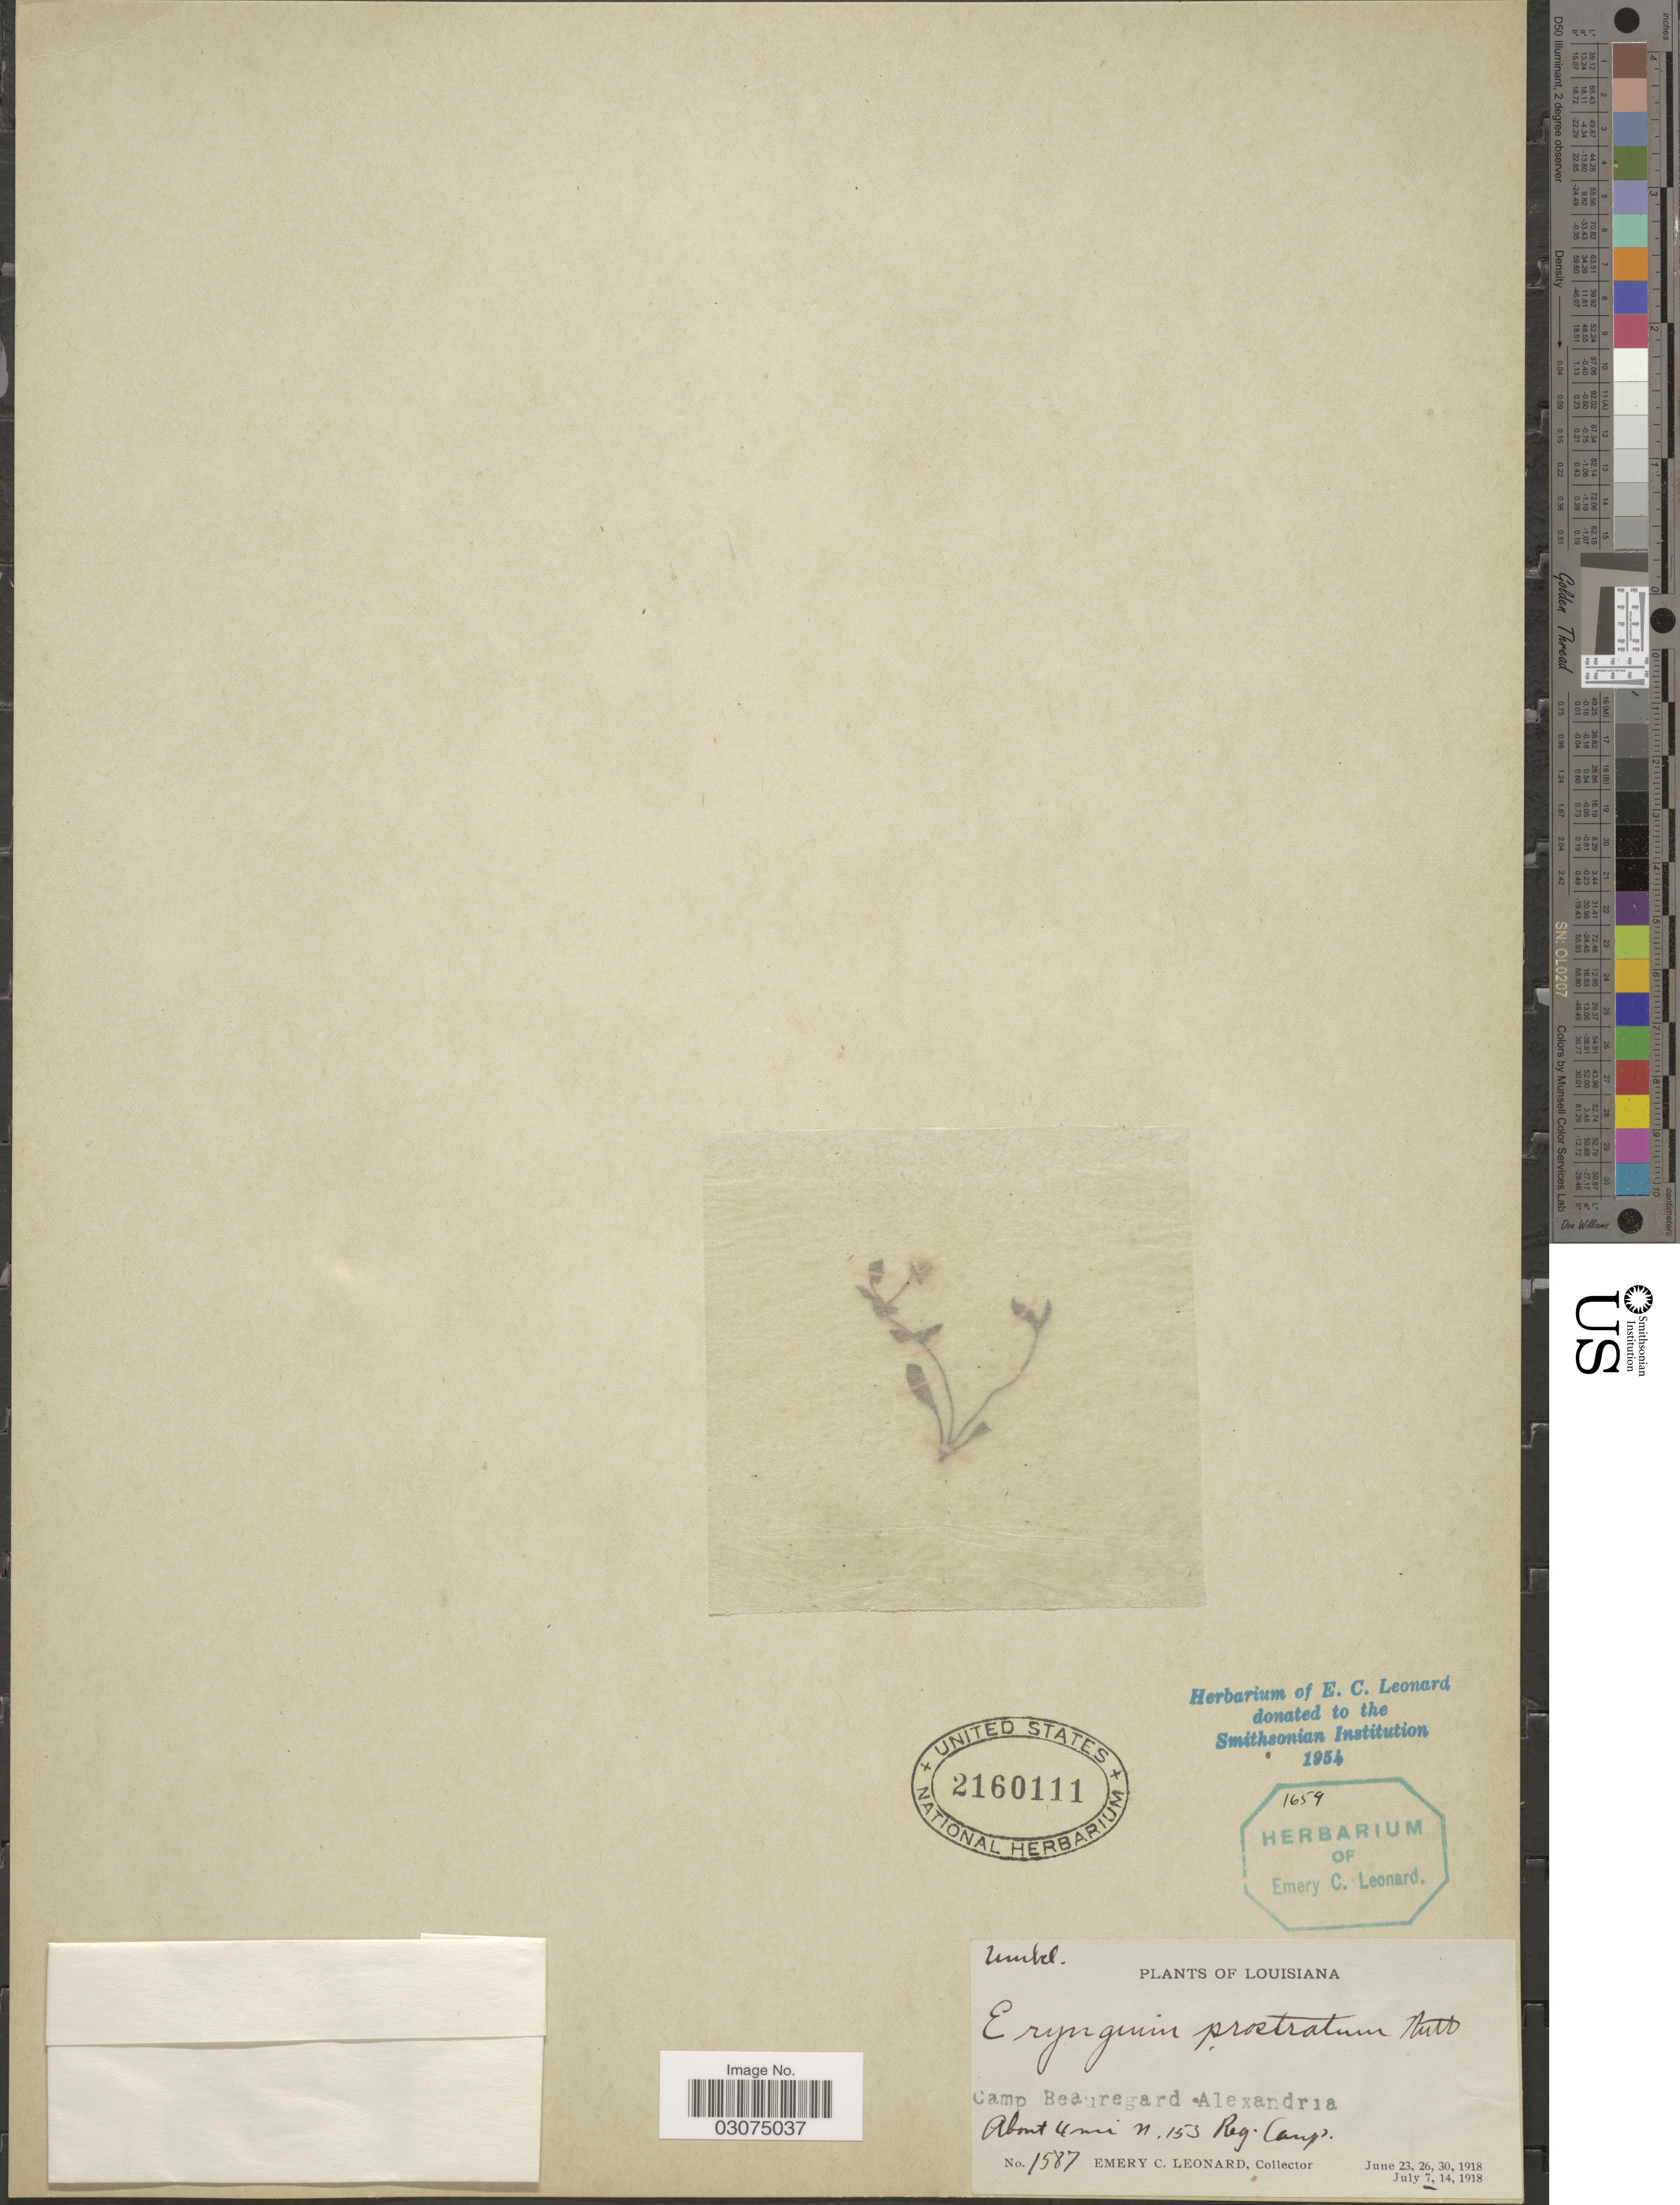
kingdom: Plantae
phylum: Tracheophyta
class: Magnoliopsida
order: Apiales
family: Apiaceae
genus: Eryngium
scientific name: Eryngium prostratum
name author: Nutt. ex DC.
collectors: E. C. Leonard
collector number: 1587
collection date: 1918-07-07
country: United States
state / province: Louisiana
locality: Camp Beauregard Alexandria. About 4 mi N. 153 Reg. Camp.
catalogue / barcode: US 2160111